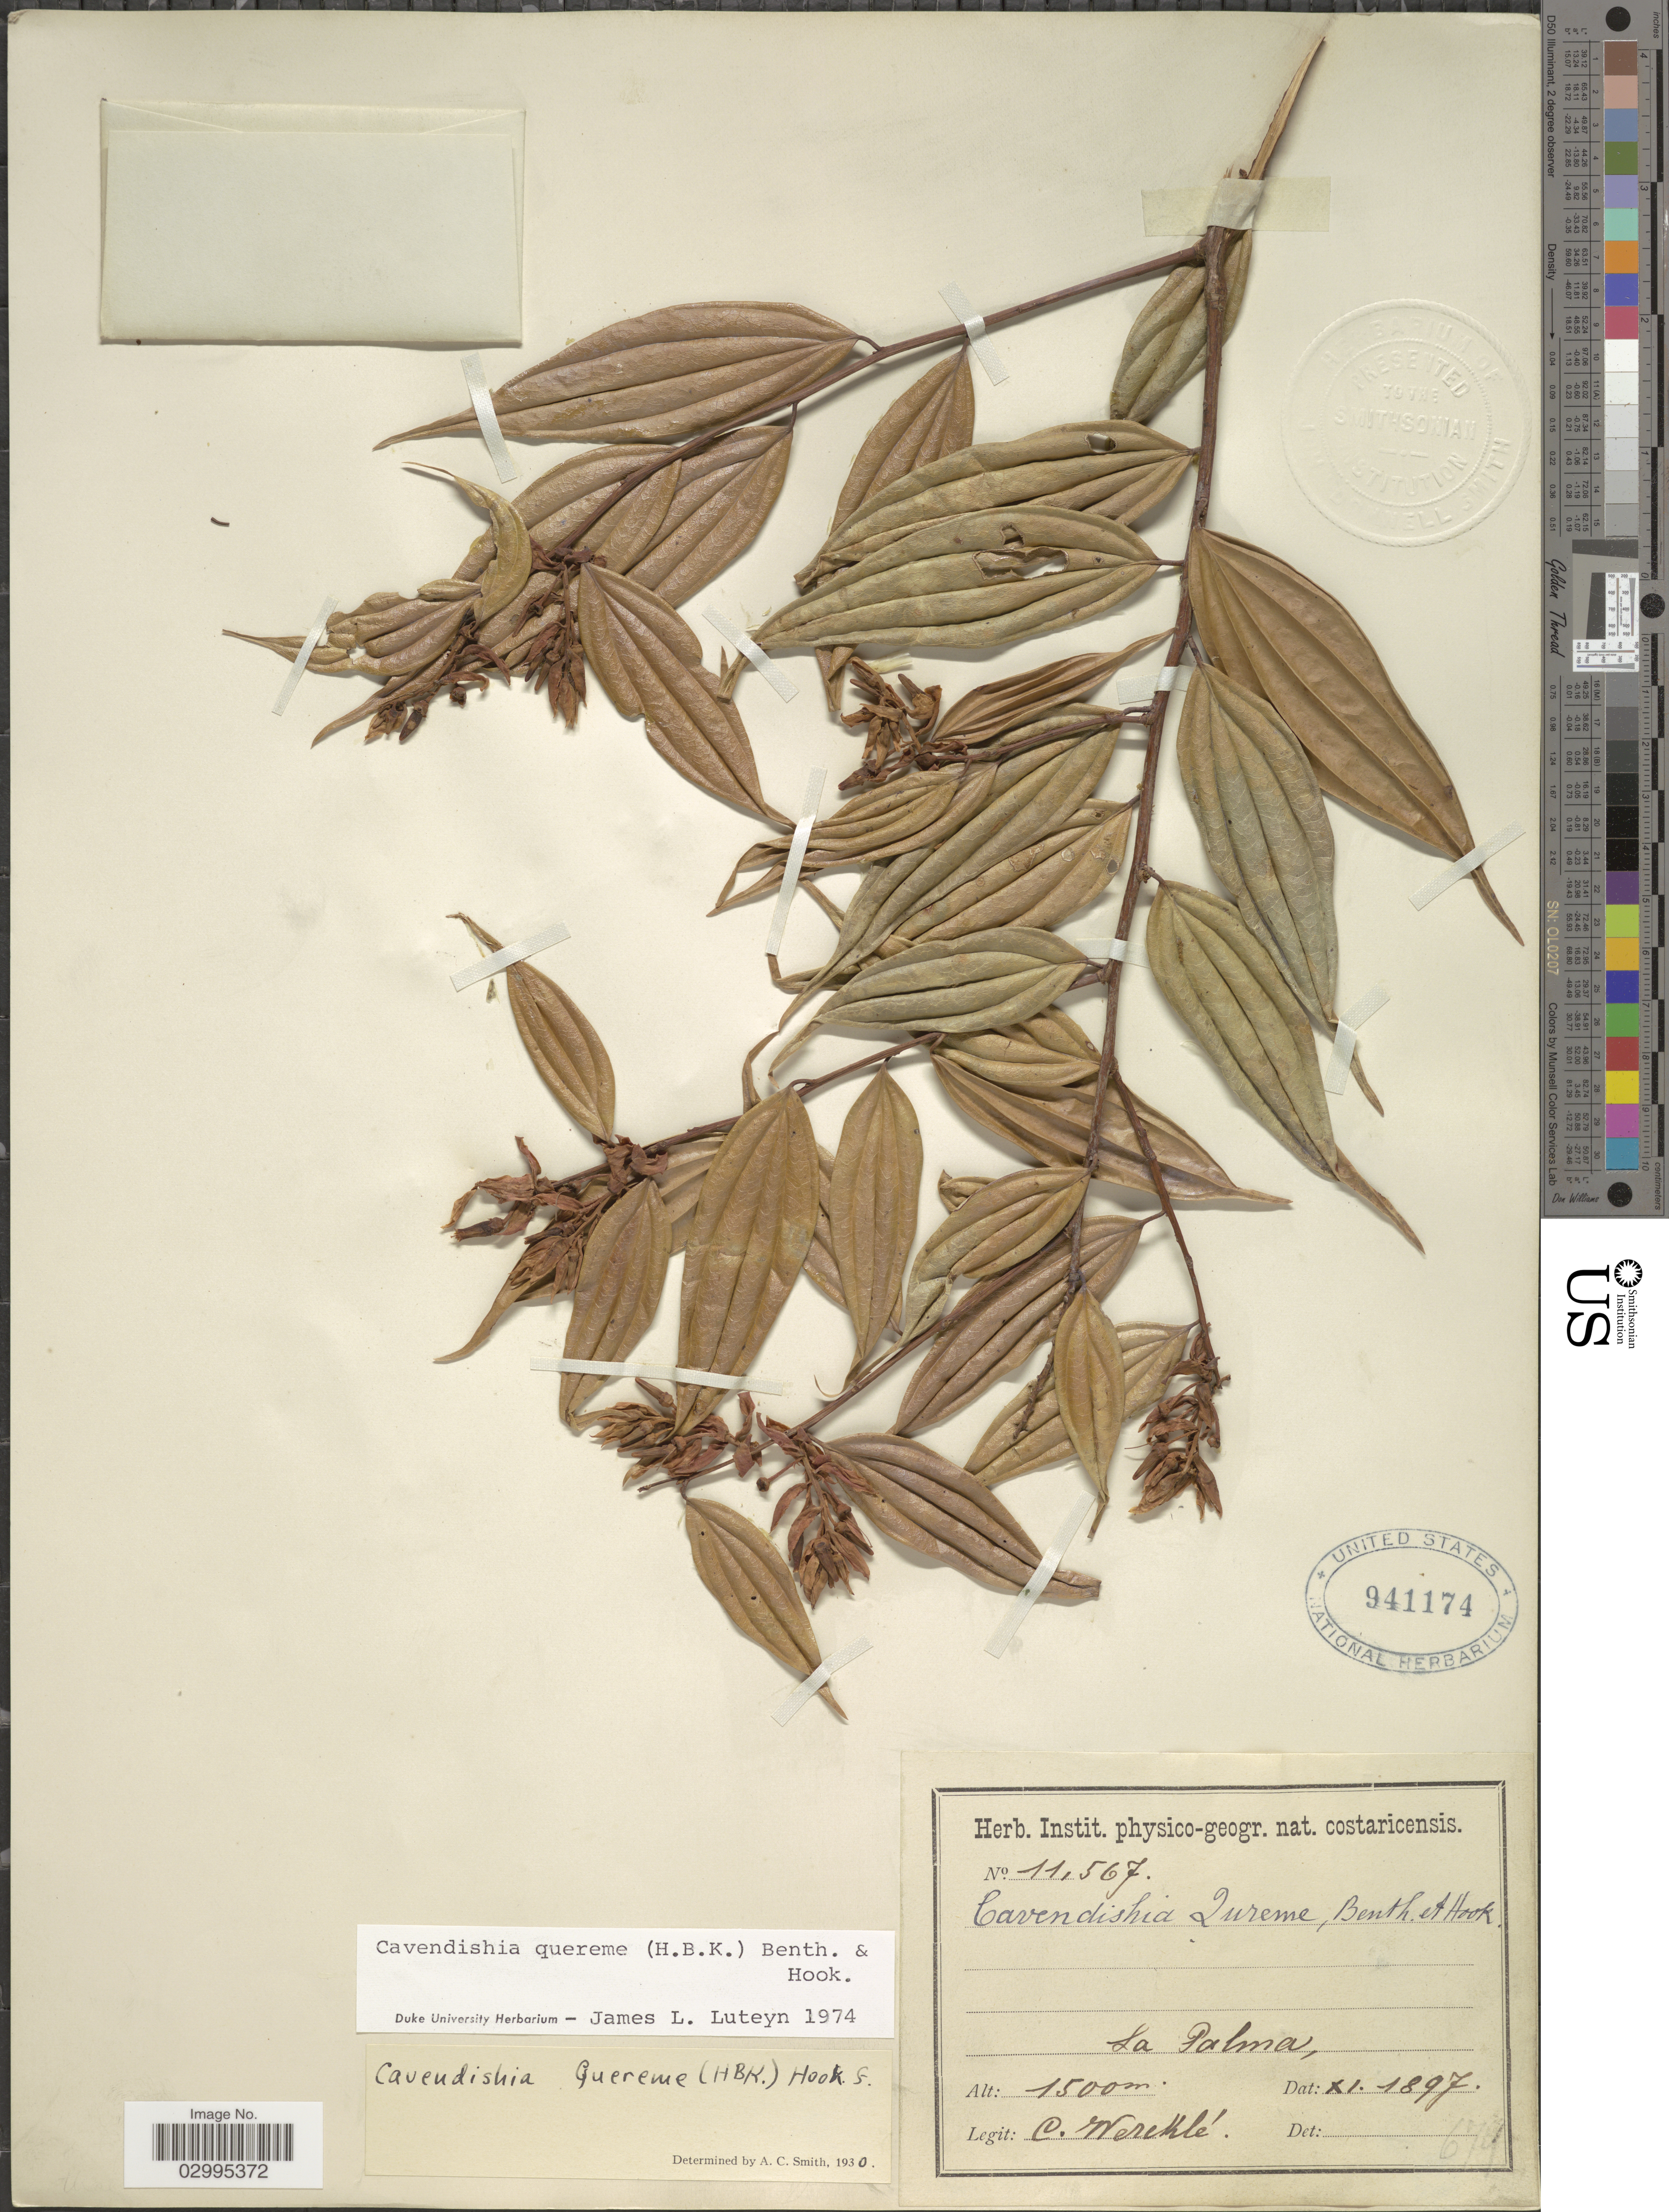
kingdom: Plantae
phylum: Tracheophyta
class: Magnoliopsida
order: Ericales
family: Ericaceae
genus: Cavendishia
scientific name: Cavendishia quereme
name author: (Kunth) Benth. & Hook. f.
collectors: C. Wercklé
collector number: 11567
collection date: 1897-11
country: Costa Rica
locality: La Palma.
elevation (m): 1500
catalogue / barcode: US 941174